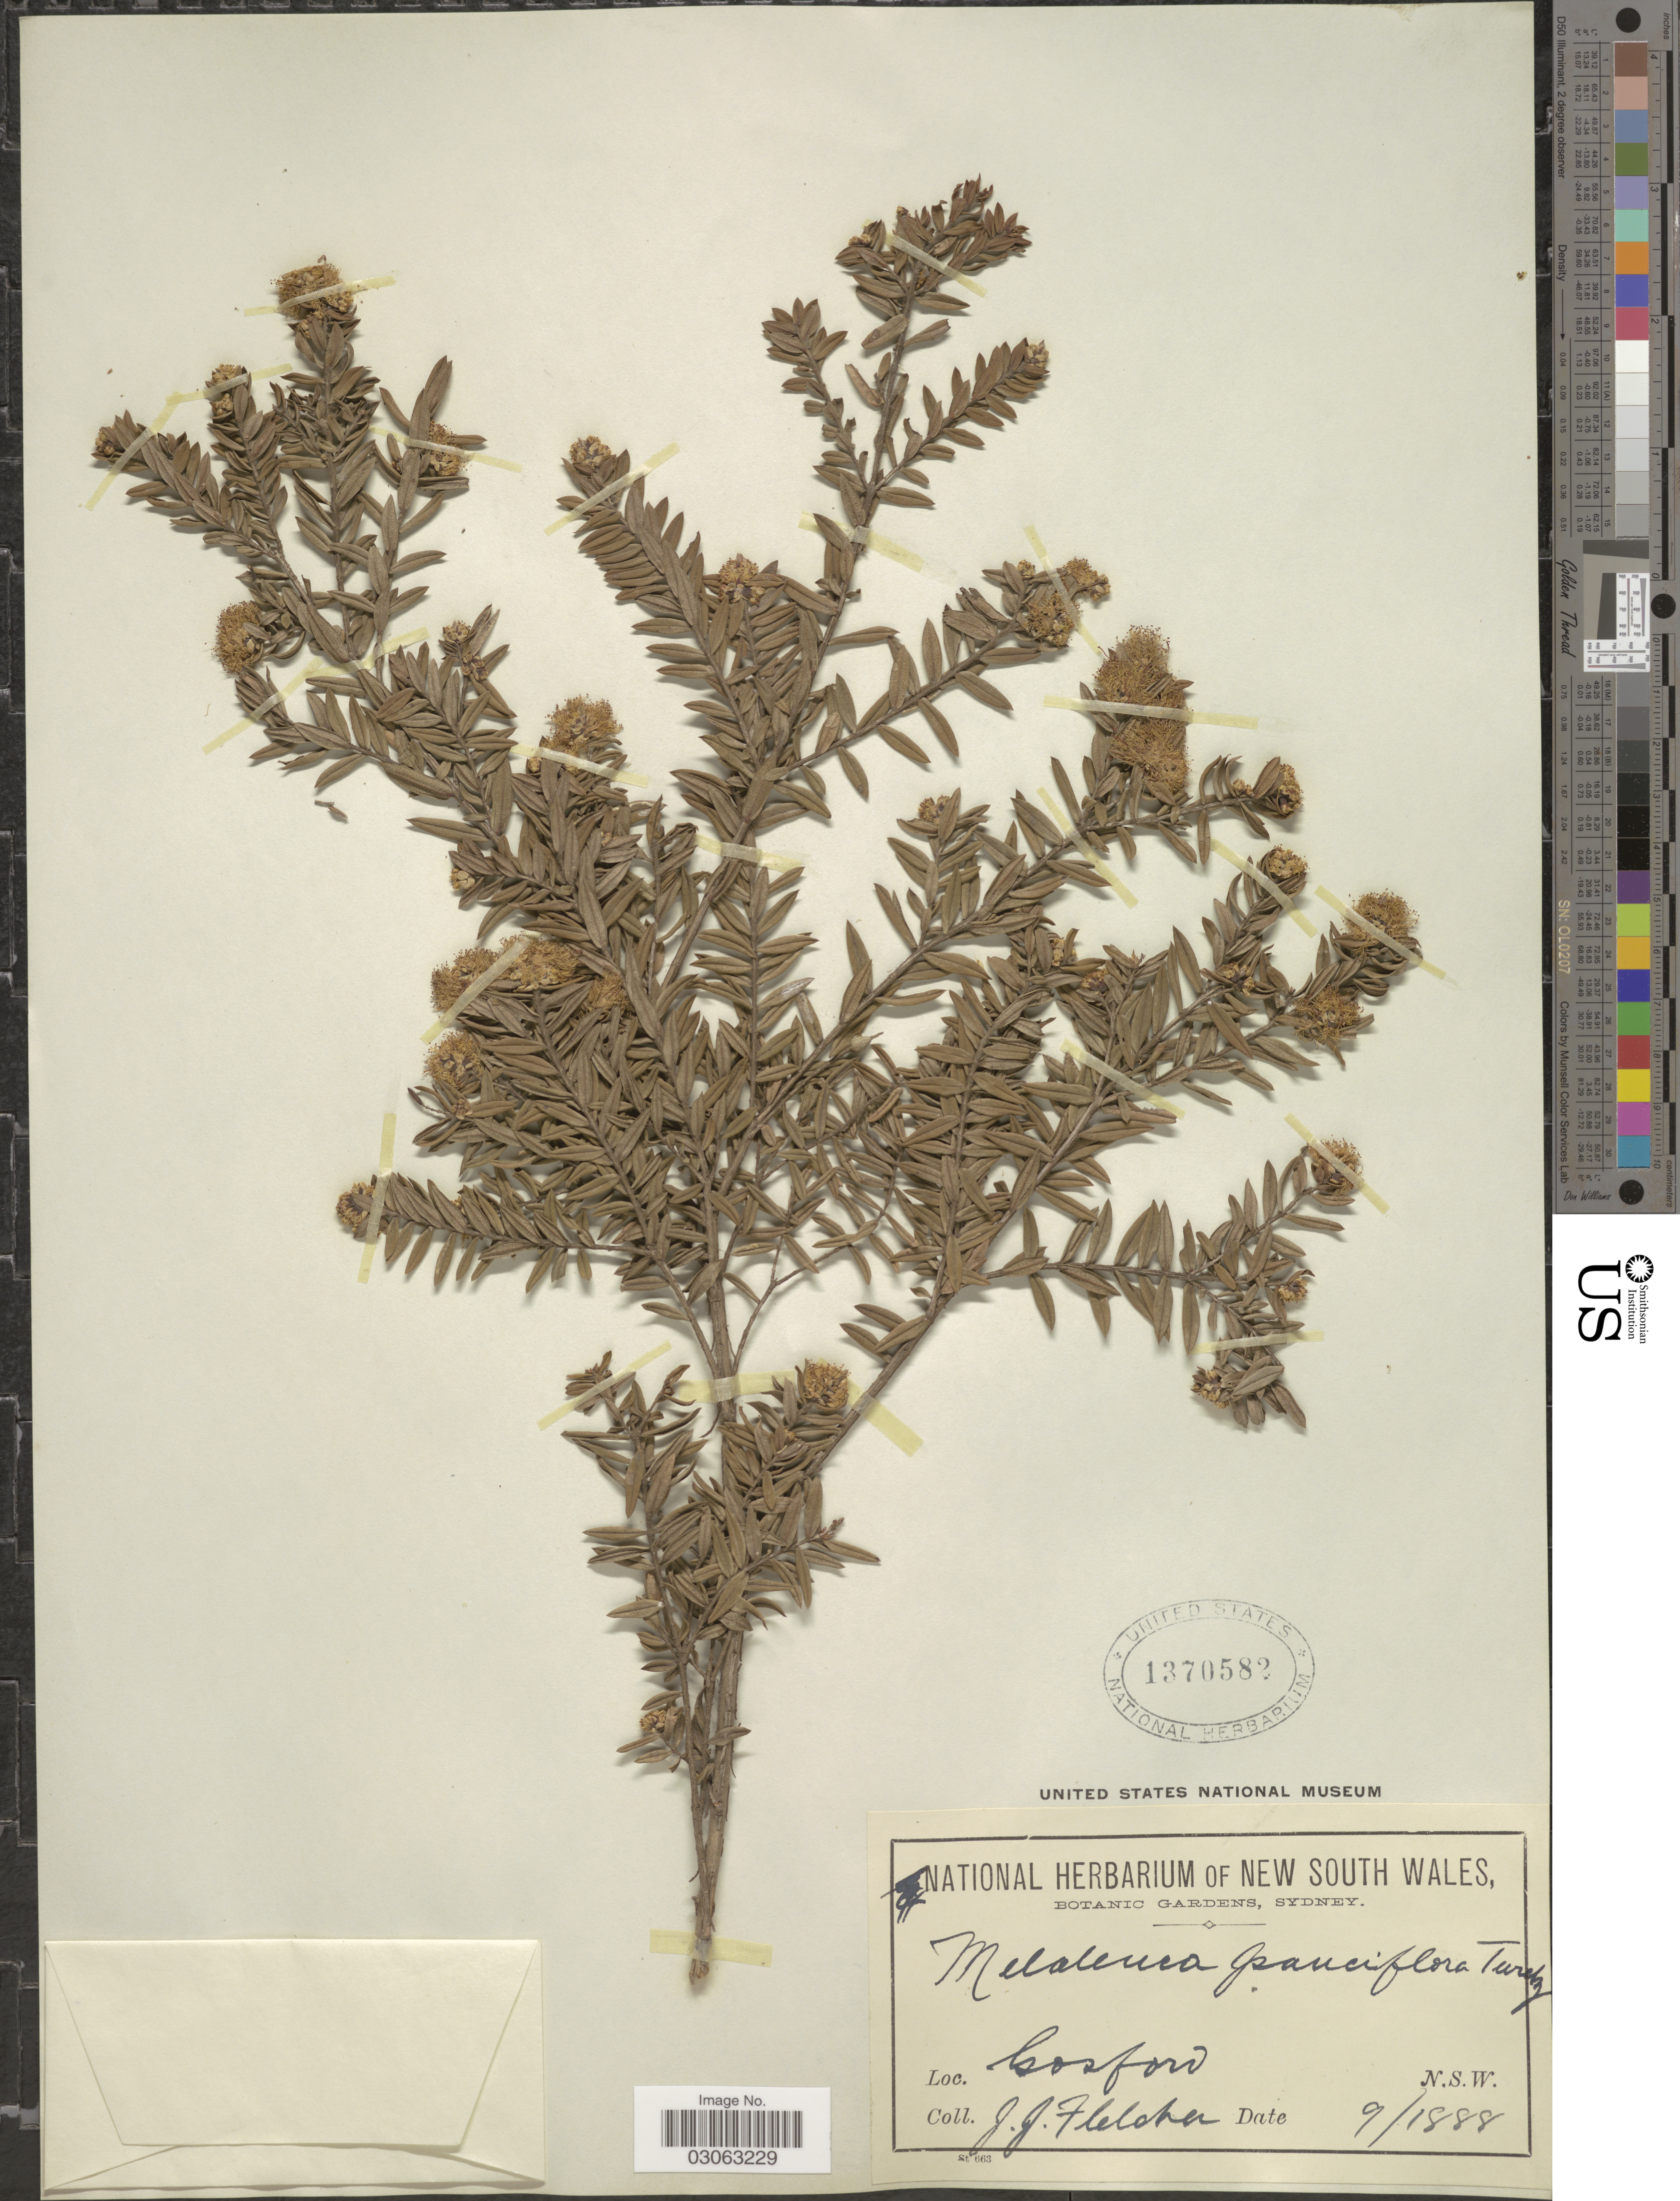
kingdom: Plantae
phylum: Tracheophyta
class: Magnoliopsida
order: Myrtales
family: Myrtaceae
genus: Melaleuca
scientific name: Melaleuca pauciflora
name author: Turcz.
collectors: J. Fletcher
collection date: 1888-09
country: Australia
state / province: New South Wales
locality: Gosford. N.S.W.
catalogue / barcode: US 1370582